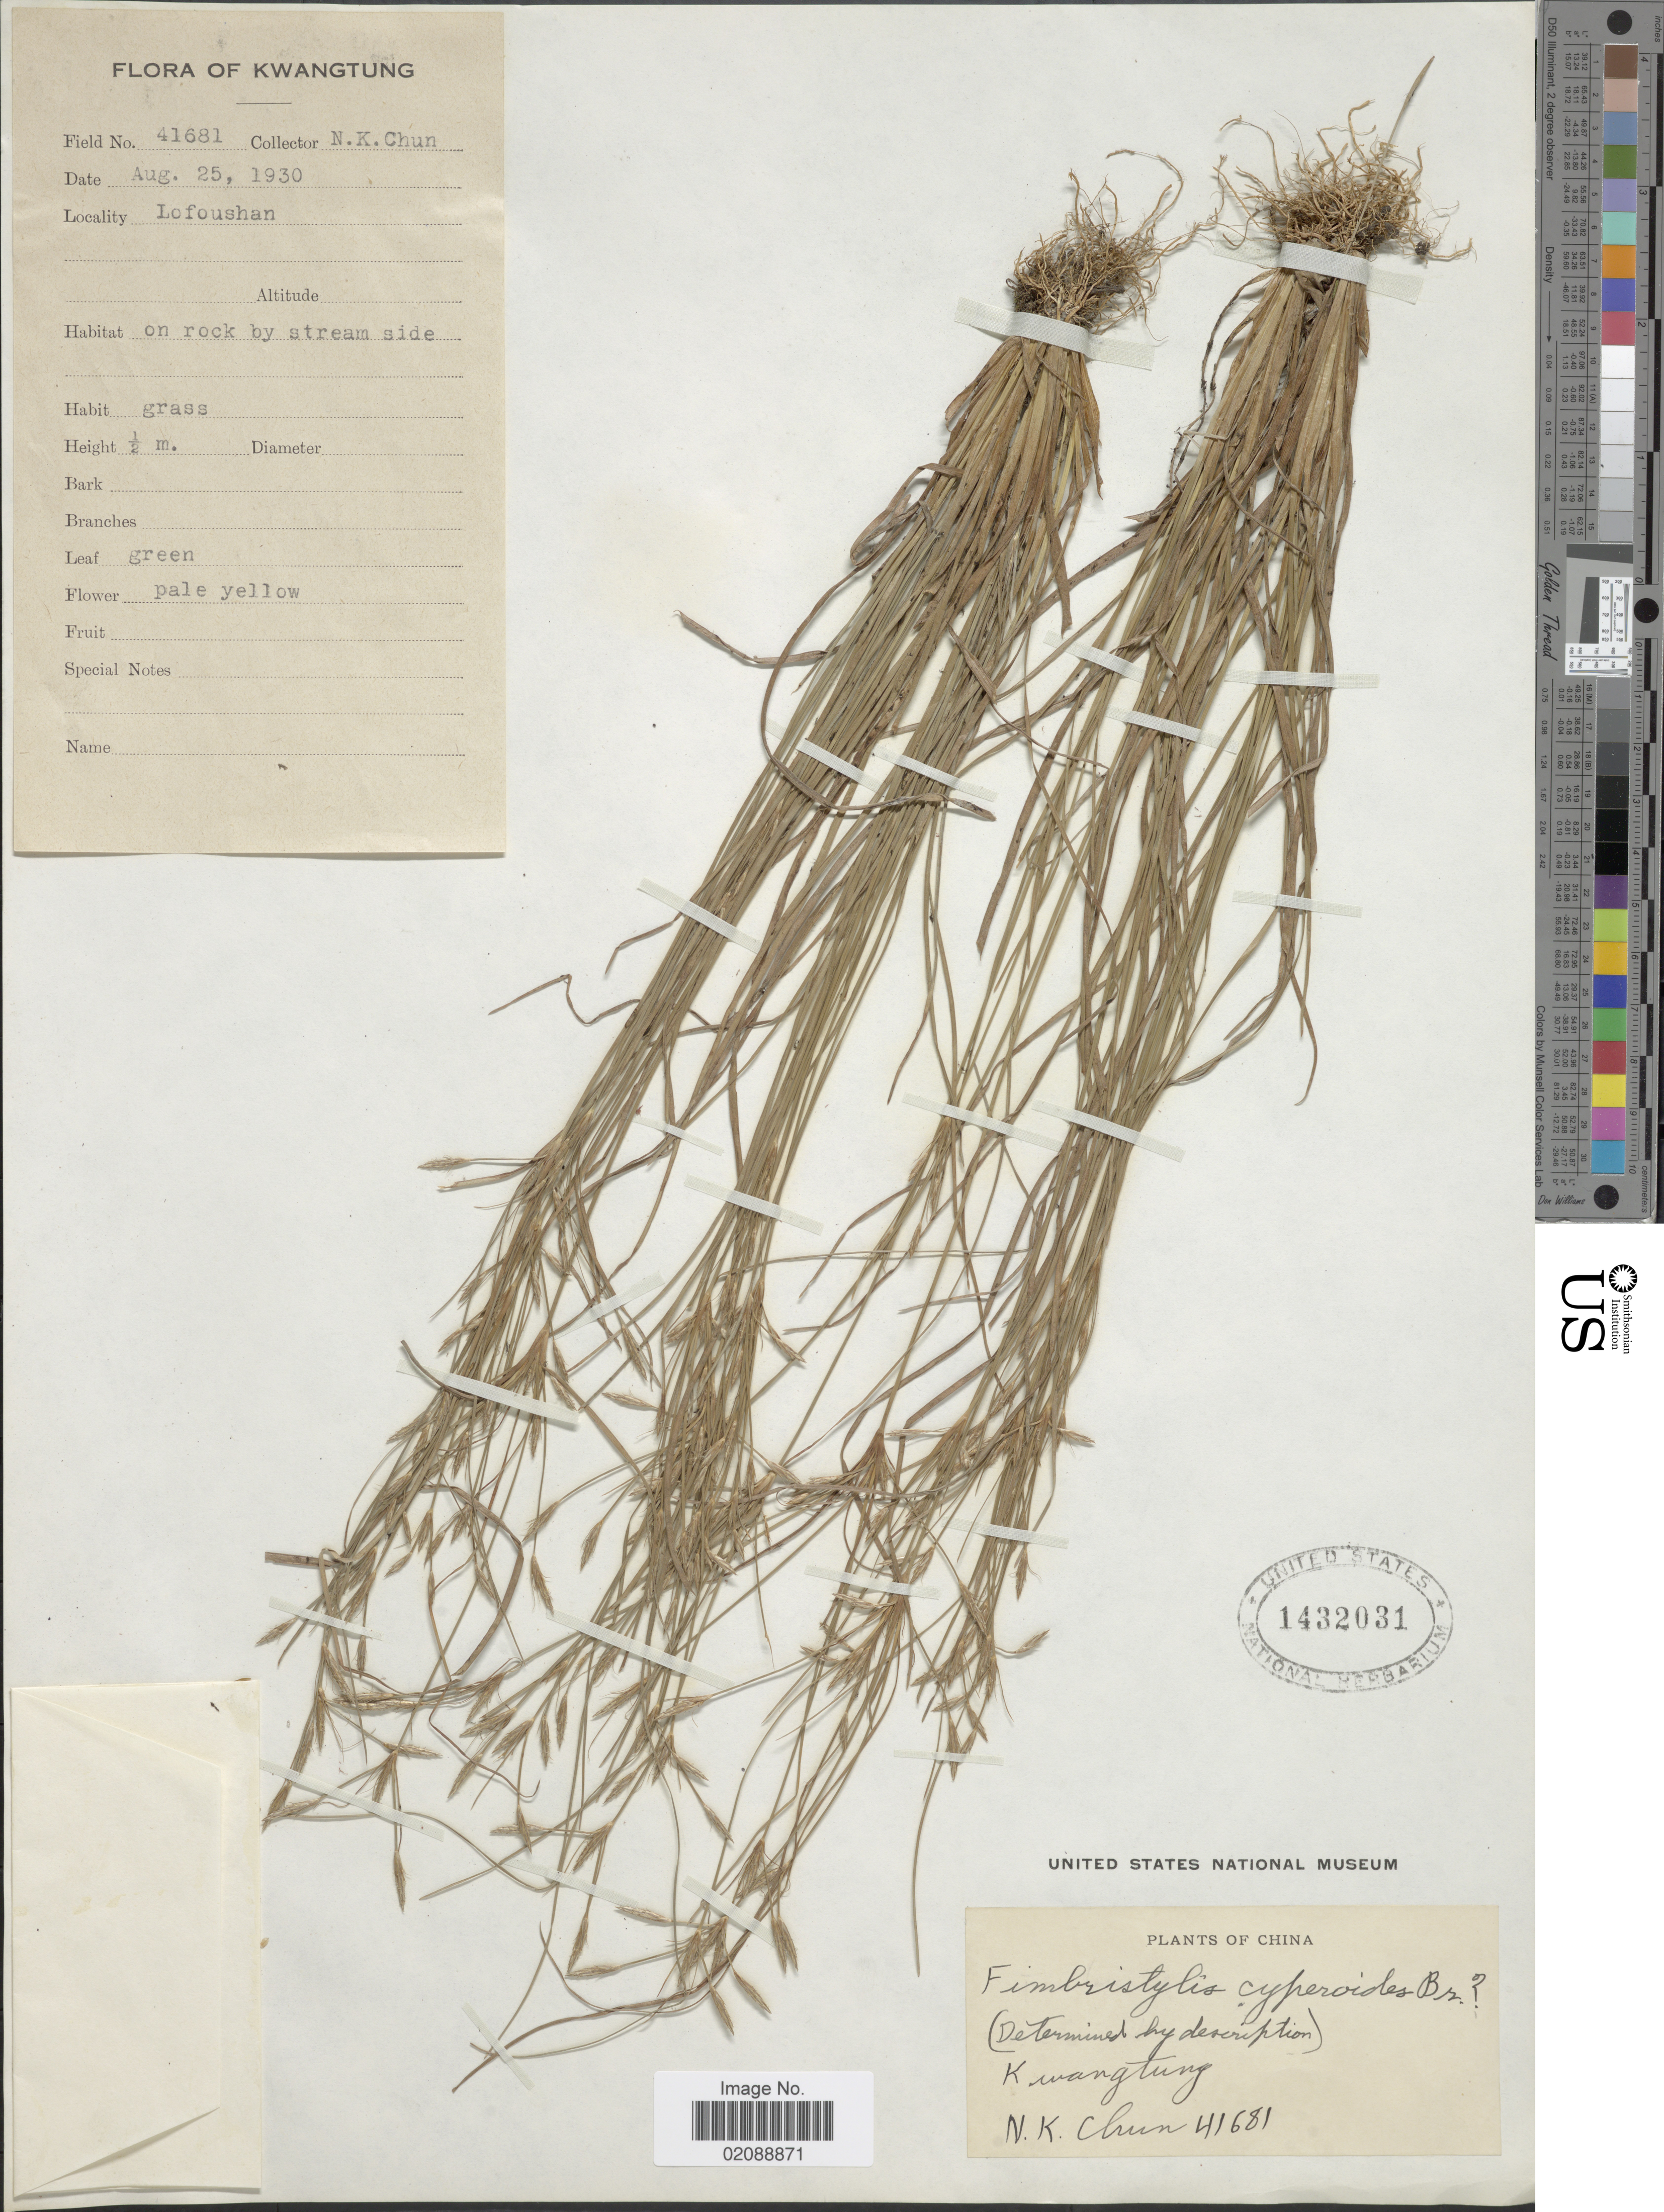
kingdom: Plantae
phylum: Tracheophyta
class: Liliopsida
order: Poales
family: Cyperaceae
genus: Fimbristylis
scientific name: Fimbristylis sp.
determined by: Strong, Mark T., (BOT), Smithsonian Institution - National Museum of Natural History (UNITED STATES)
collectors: N. K. Chun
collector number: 41681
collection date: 1930-08-25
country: China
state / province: Guangdong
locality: Kwangtung, Lofoushan, on rock by stream side.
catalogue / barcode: US 1432031